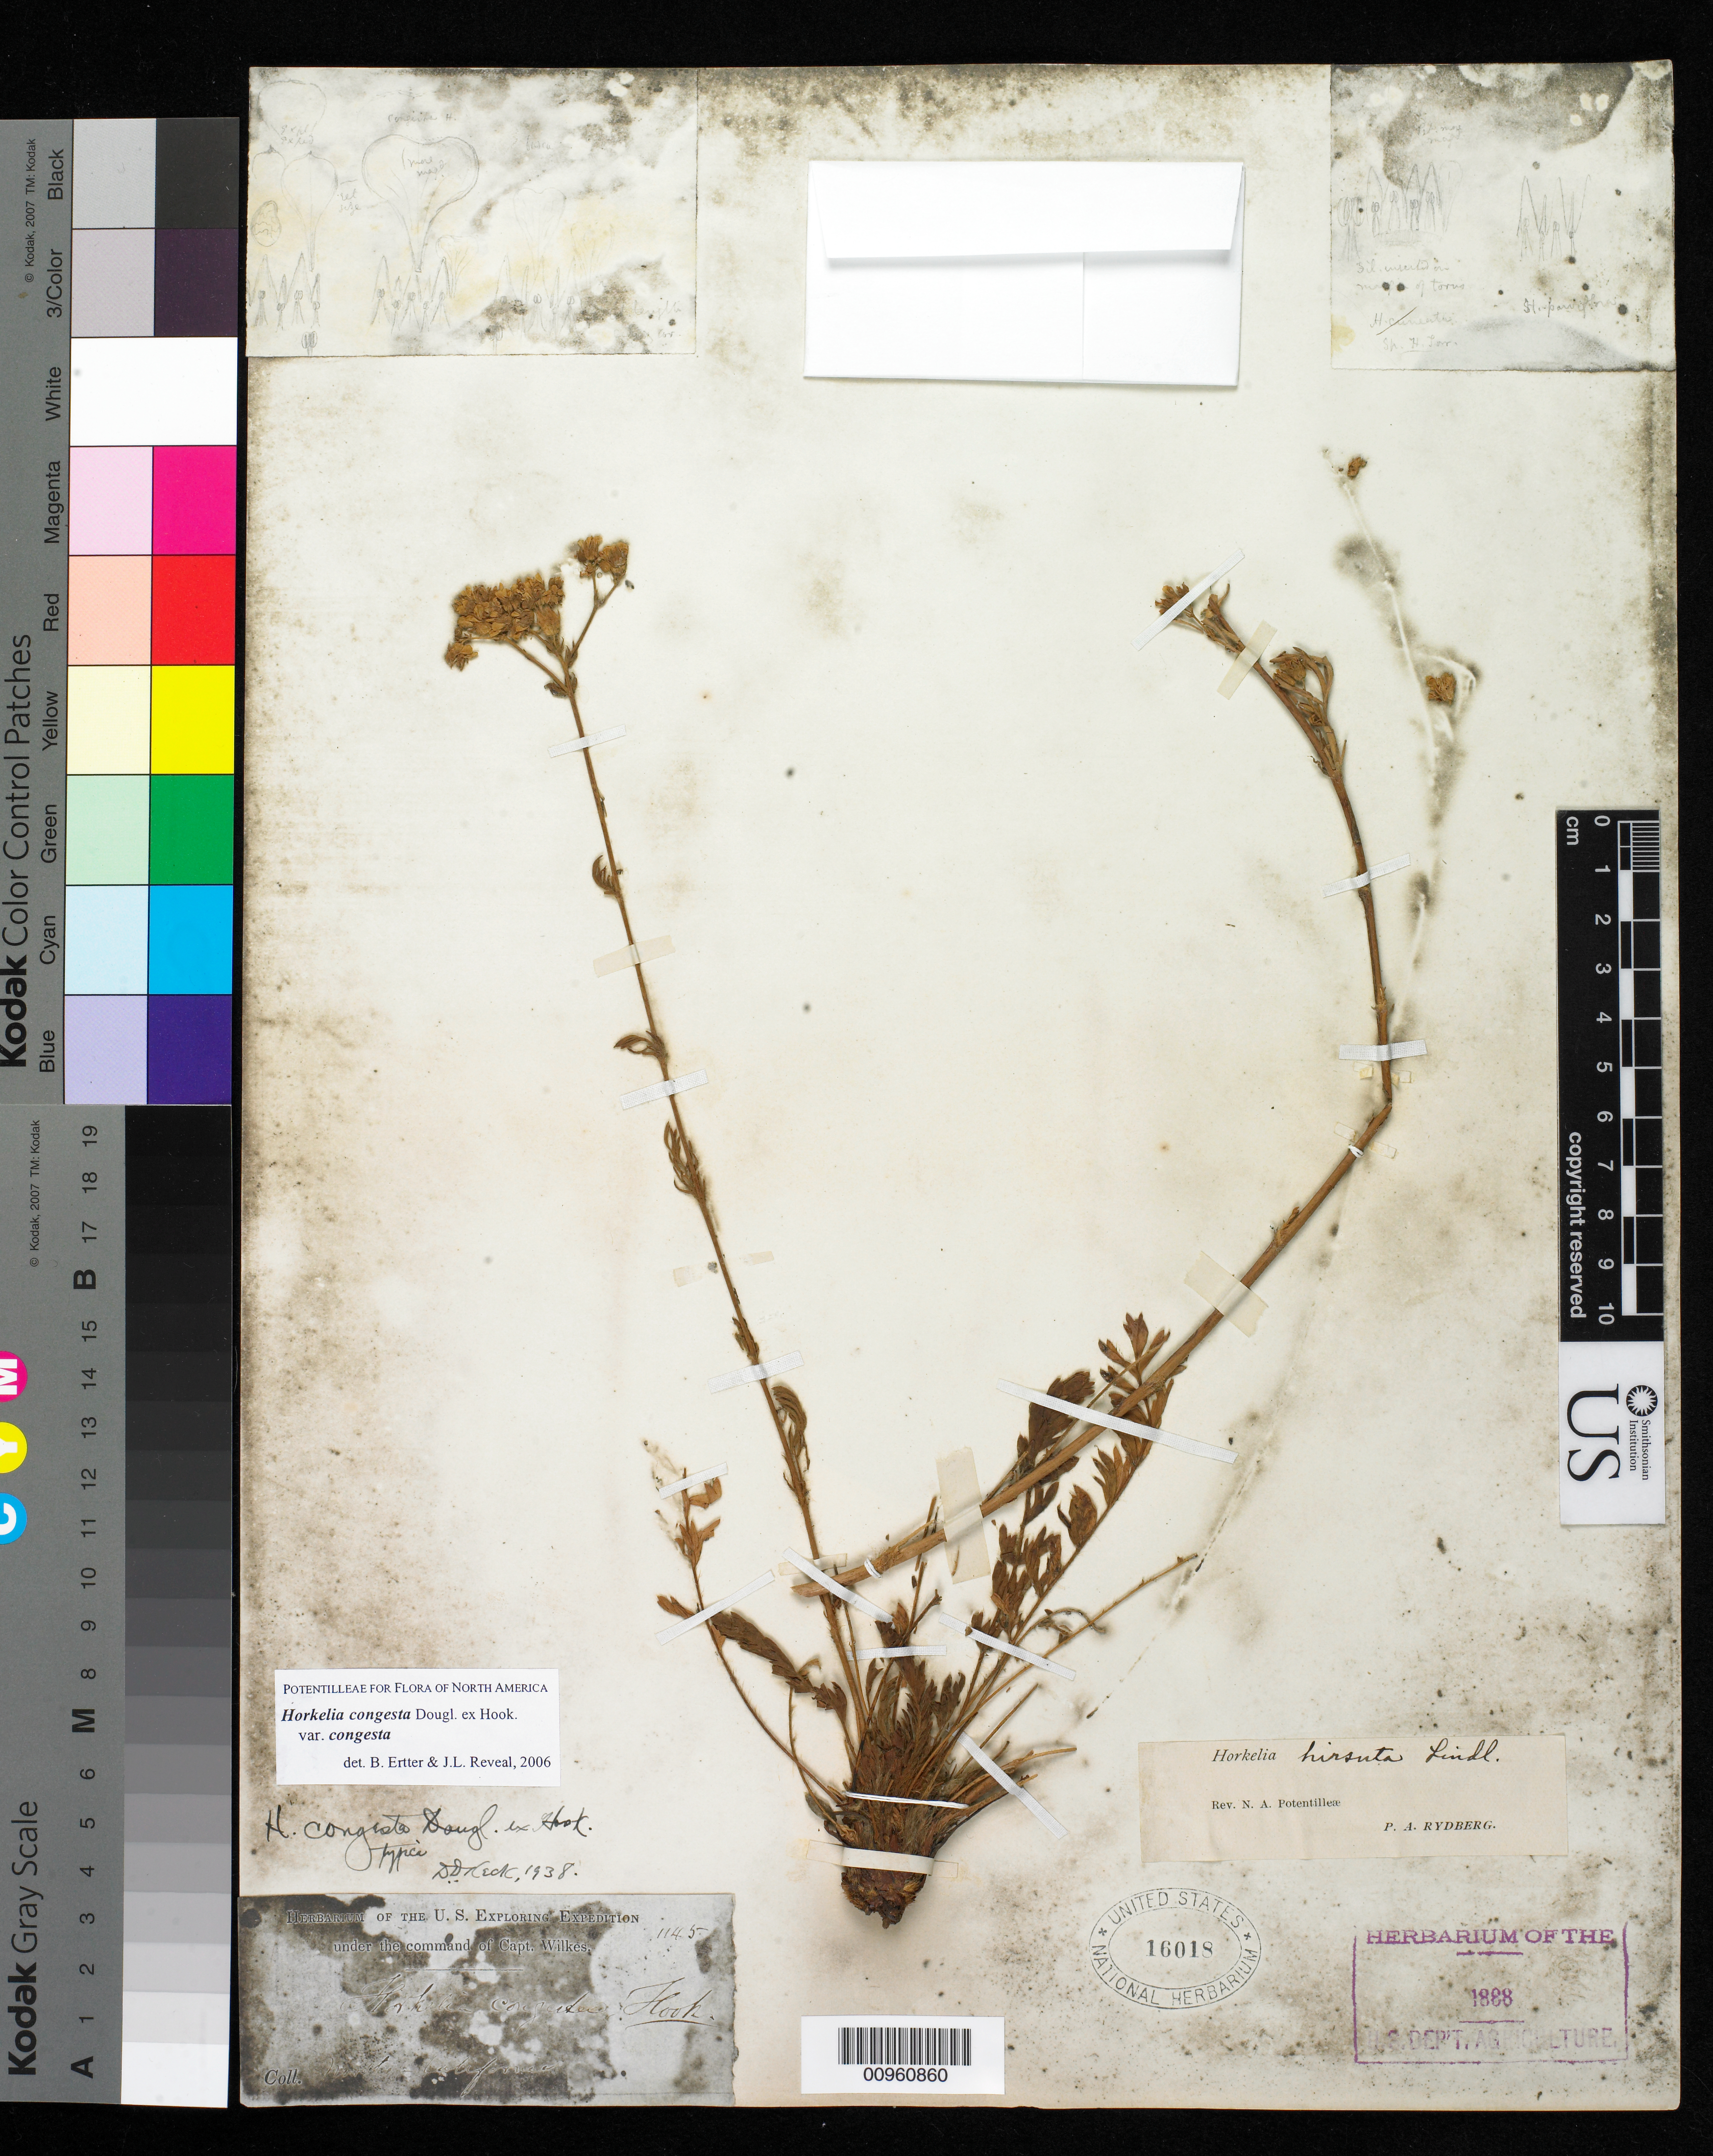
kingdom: Plantae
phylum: Tracheophyta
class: Magnoliopsida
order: Rosales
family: Rosaceae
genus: Potentilla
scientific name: Potentilla congesta var. congesta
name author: (Douglas ex Hook.) Baill.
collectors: Wilkes Explor. Exped.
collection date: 1838/1842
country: United States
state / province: California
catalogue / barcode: US 16018